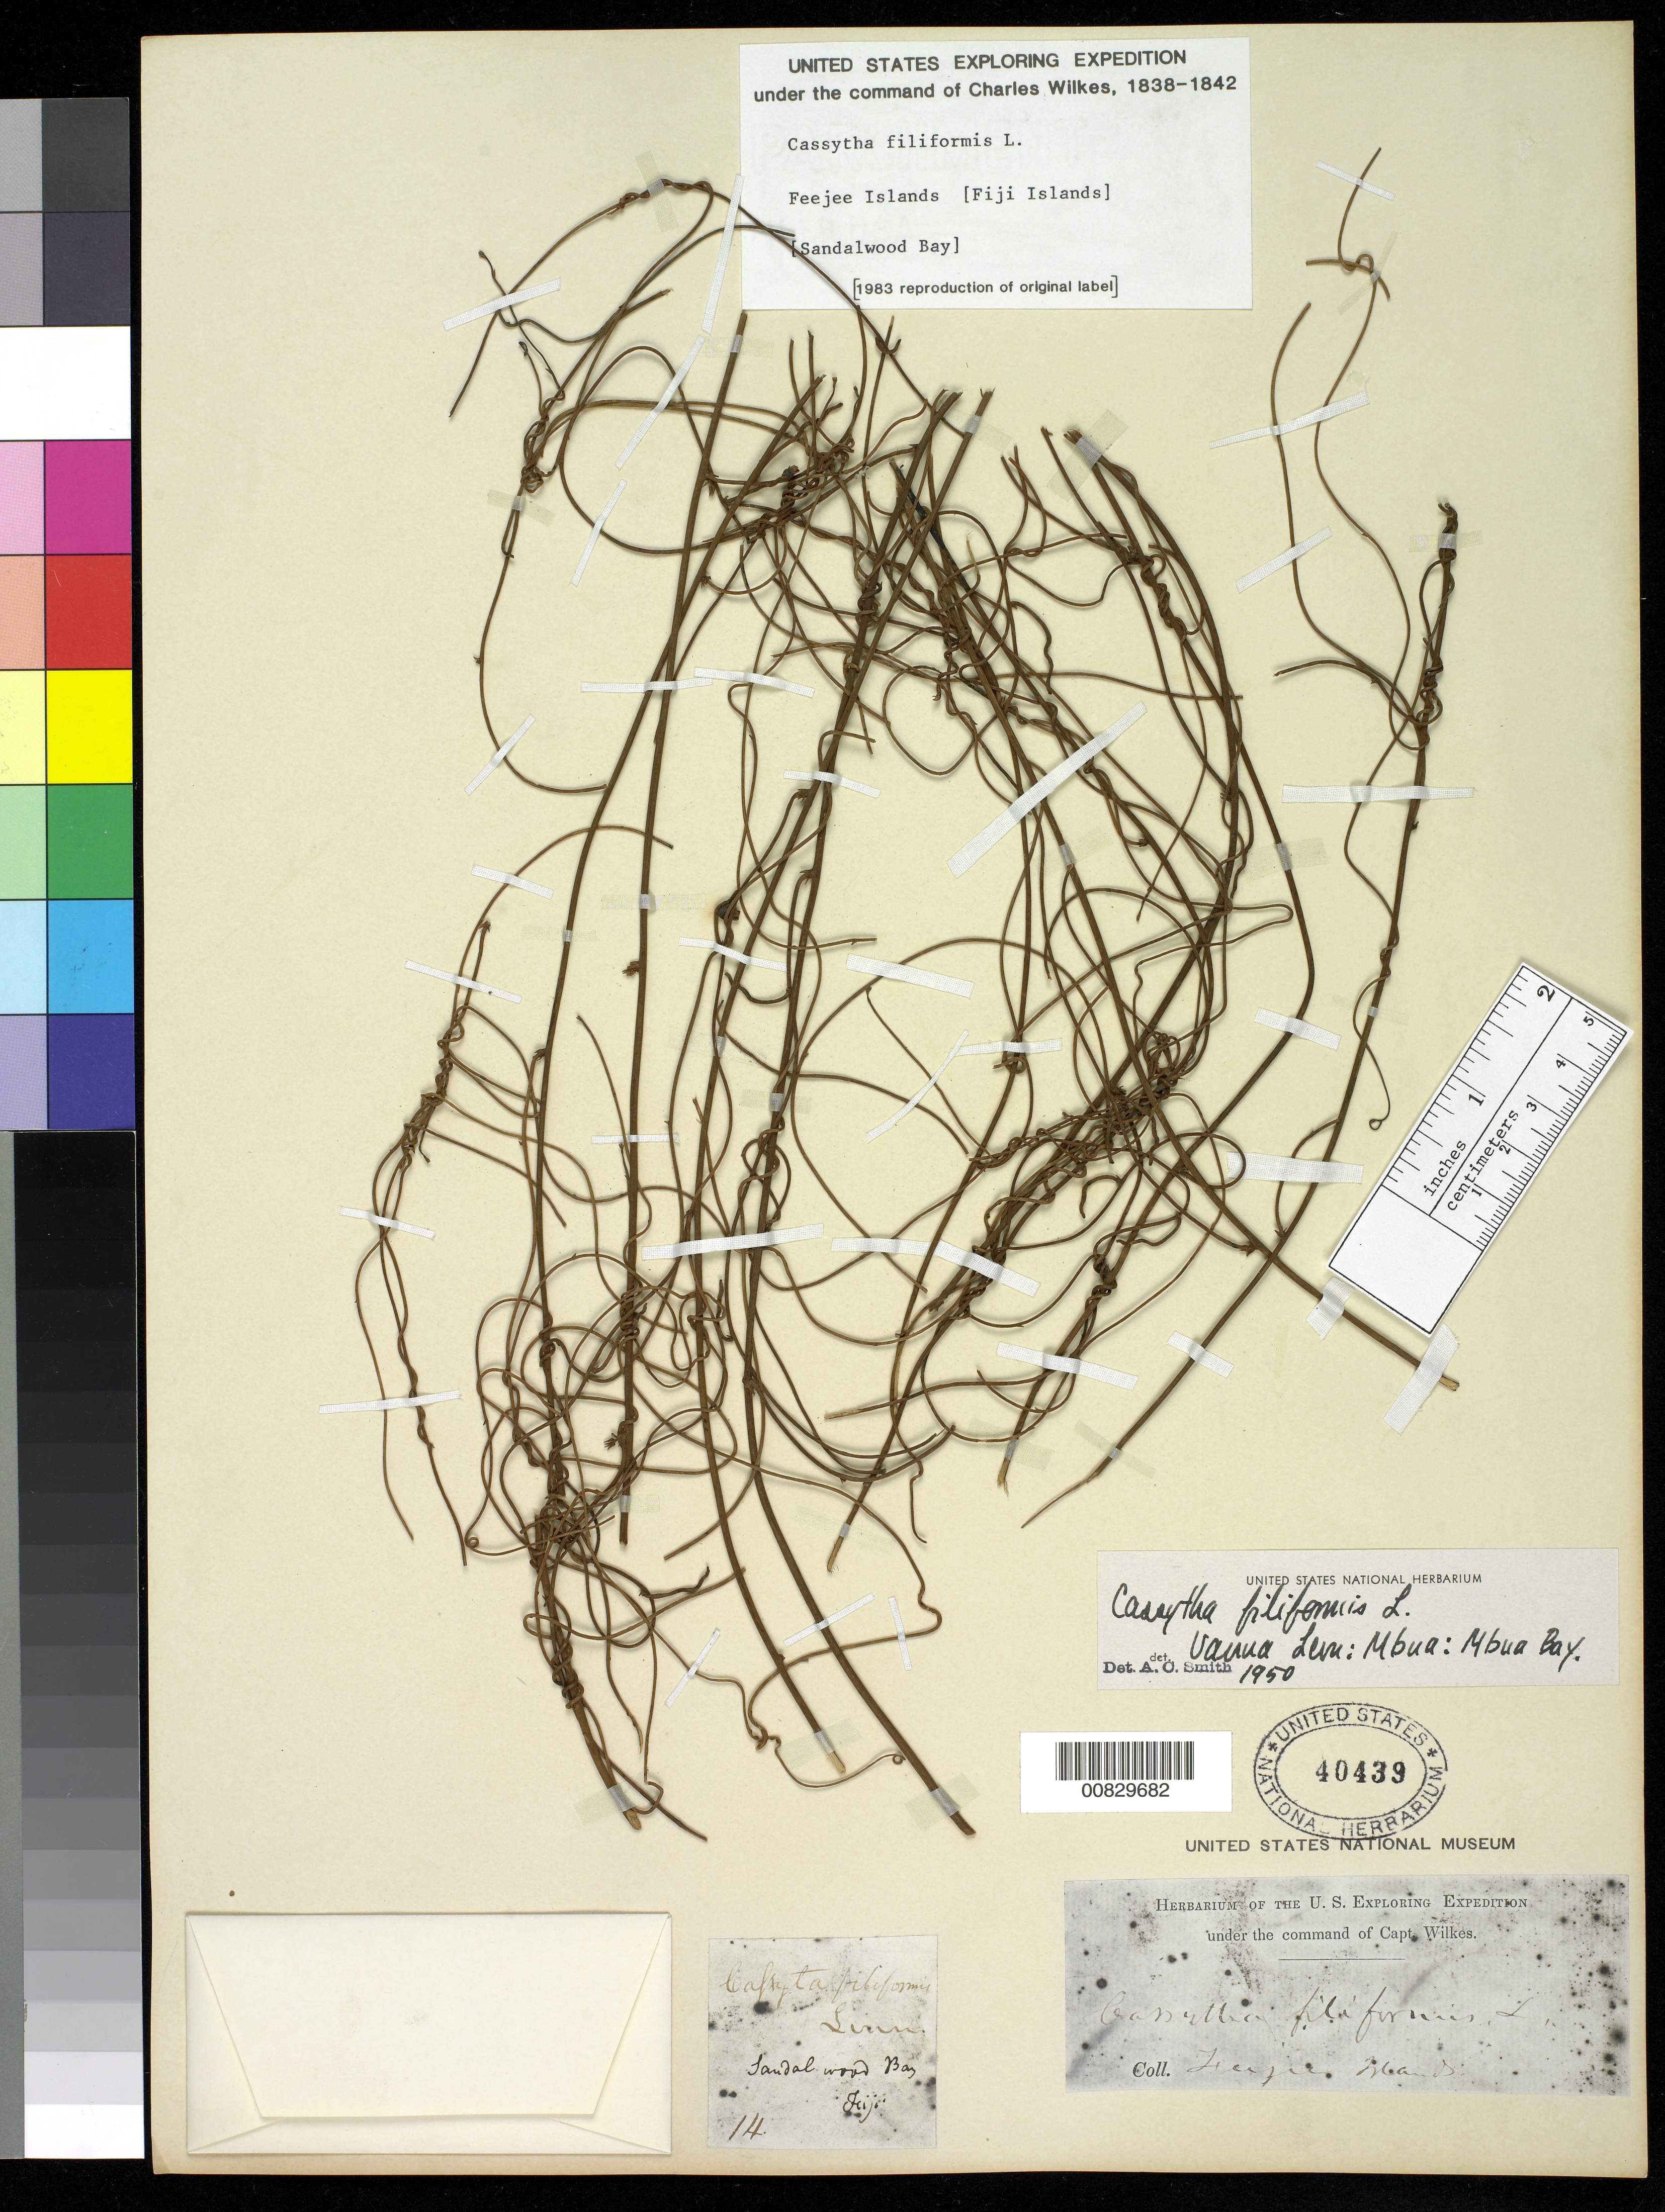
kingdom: Plantae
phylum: Tracheophyta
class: Magnoliopsida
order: Laurales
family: Lauraceae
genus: Cassytha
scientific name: Cassytha filiformis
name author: L.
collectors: Wilkes Explor. Exped.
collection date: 1838/1842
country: Fiji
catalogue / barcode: US 40439